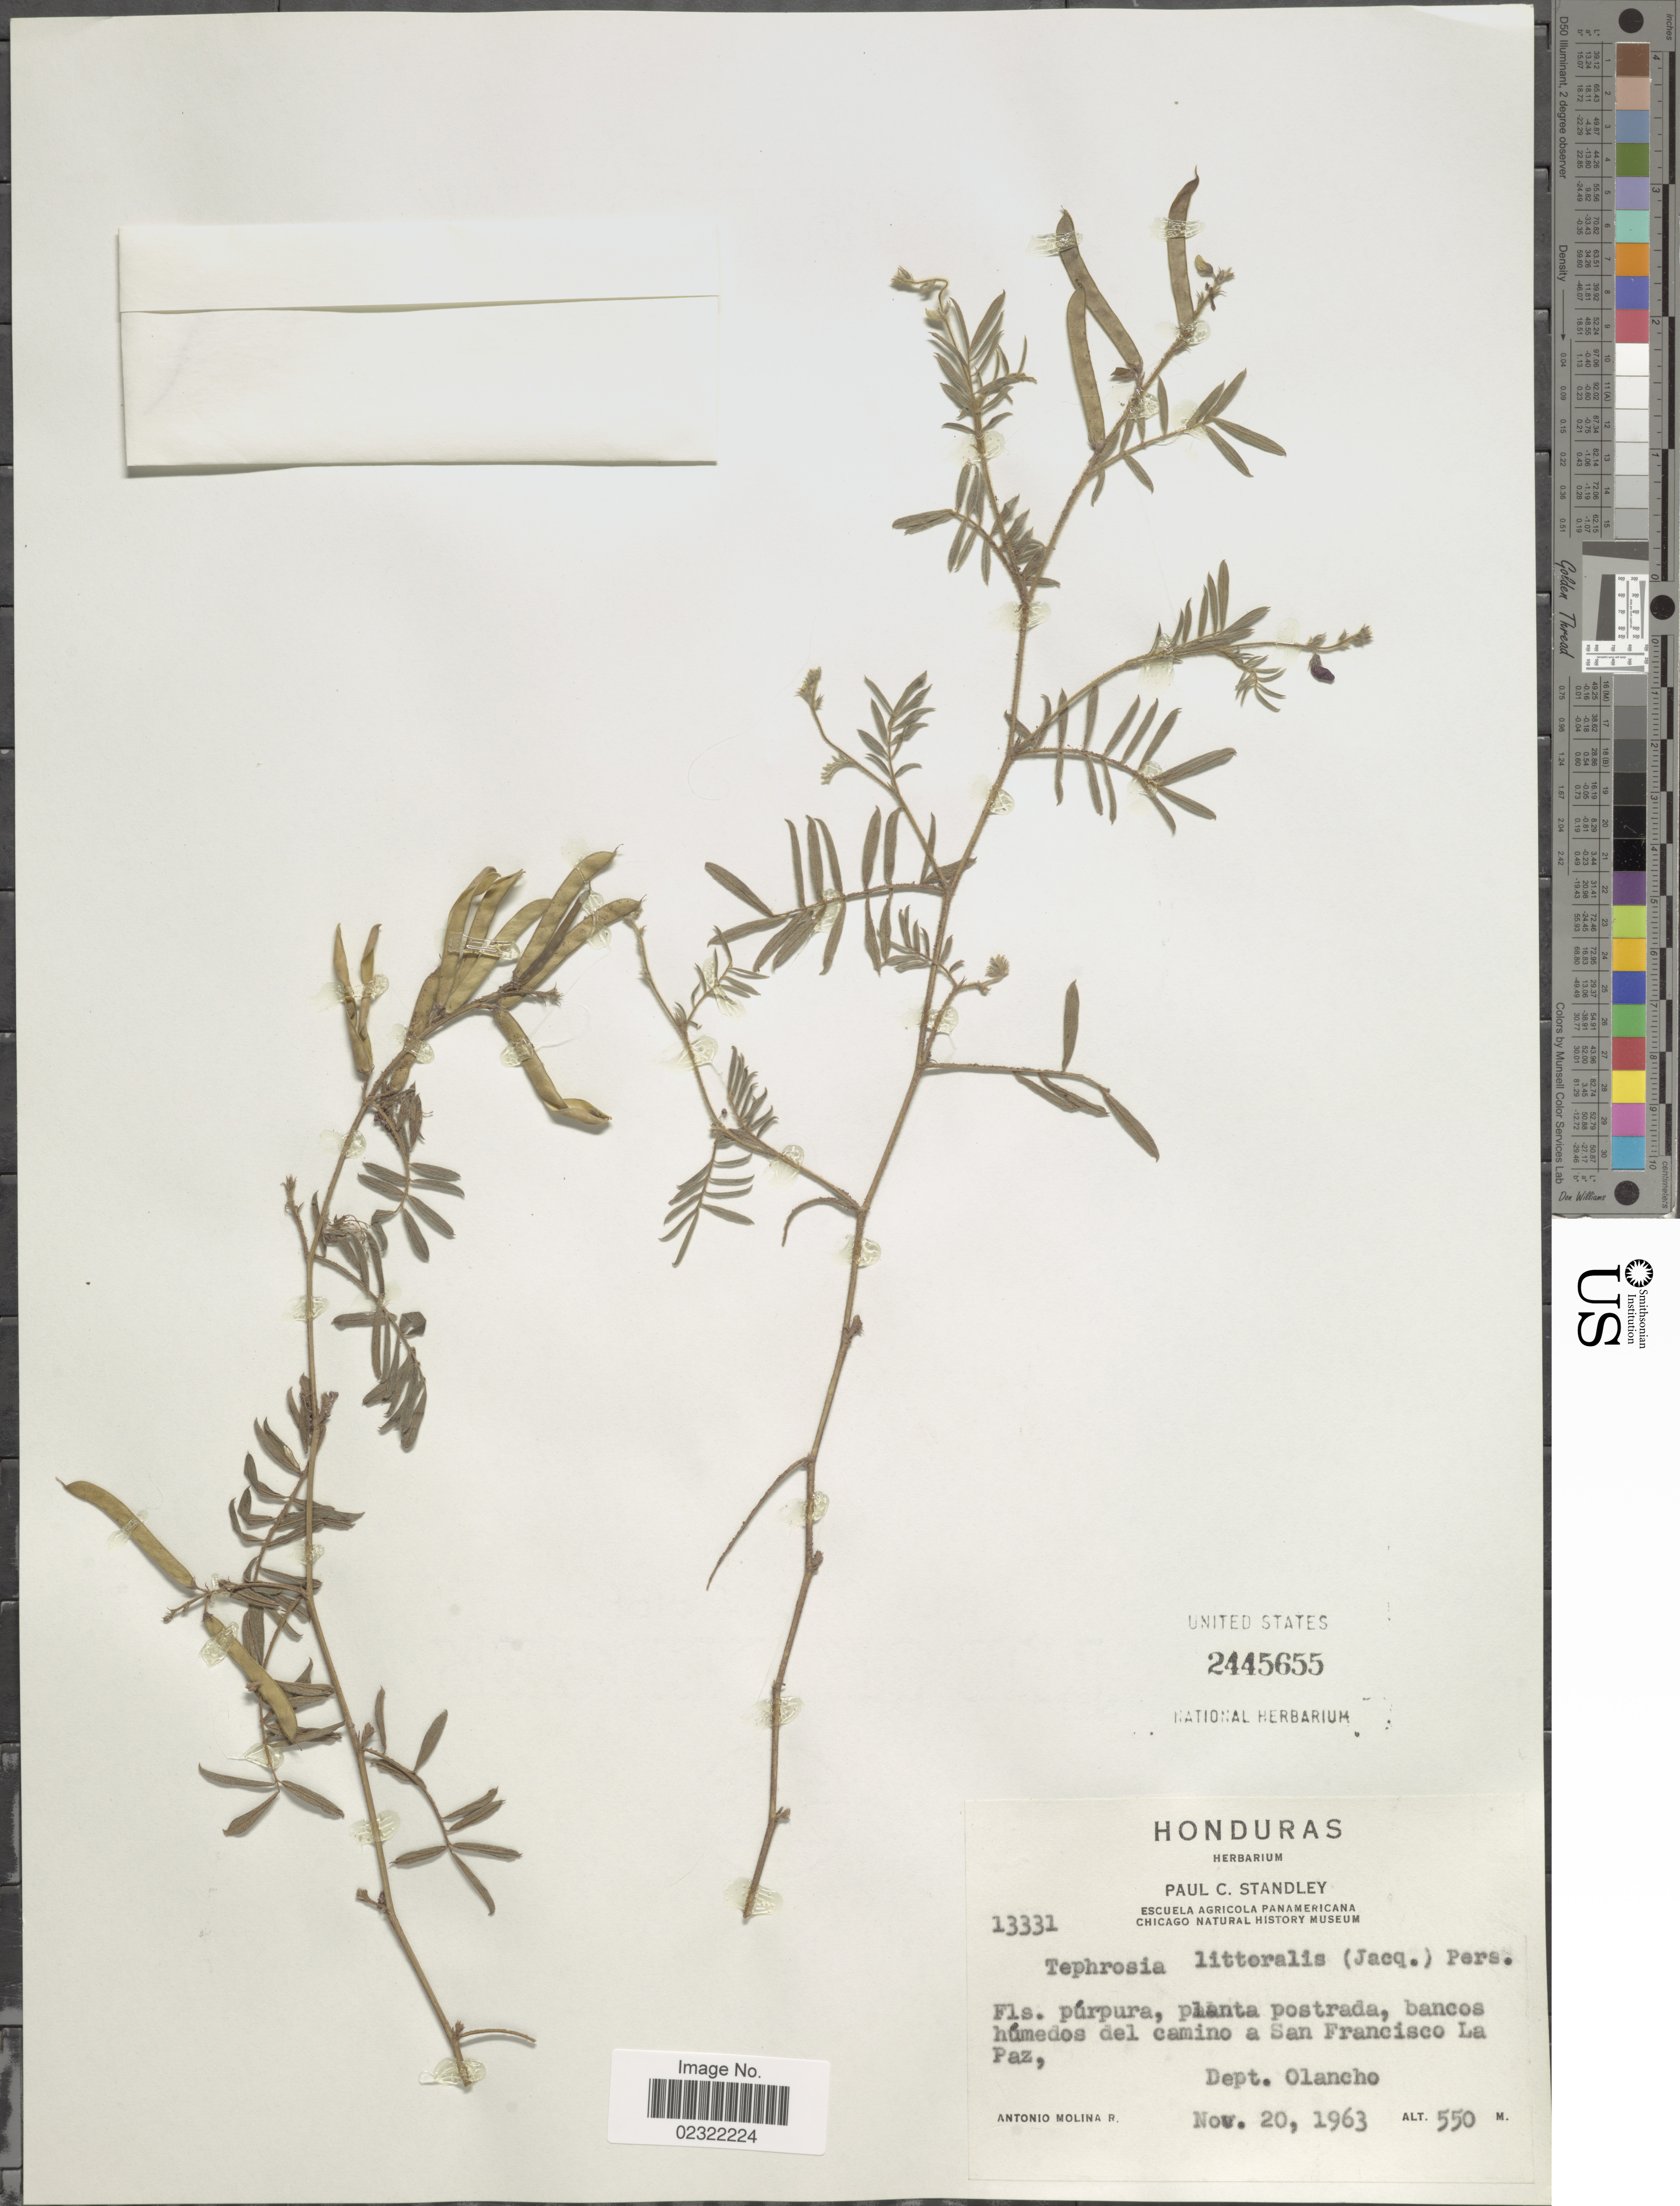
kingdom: Plantae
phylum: Tracheophyta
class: Magnoliopsida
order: Fabales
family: Fabaceae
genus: Tephrosia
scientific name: Tephrosia cinerea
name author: (L.) Pers.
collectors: A. Molina R.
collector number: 13331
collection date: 1963-11-20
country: Honduras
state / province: Olancho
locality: Bancos humedos del camino a San Francisco La Paz.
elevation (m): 550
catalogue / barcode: US 2445655